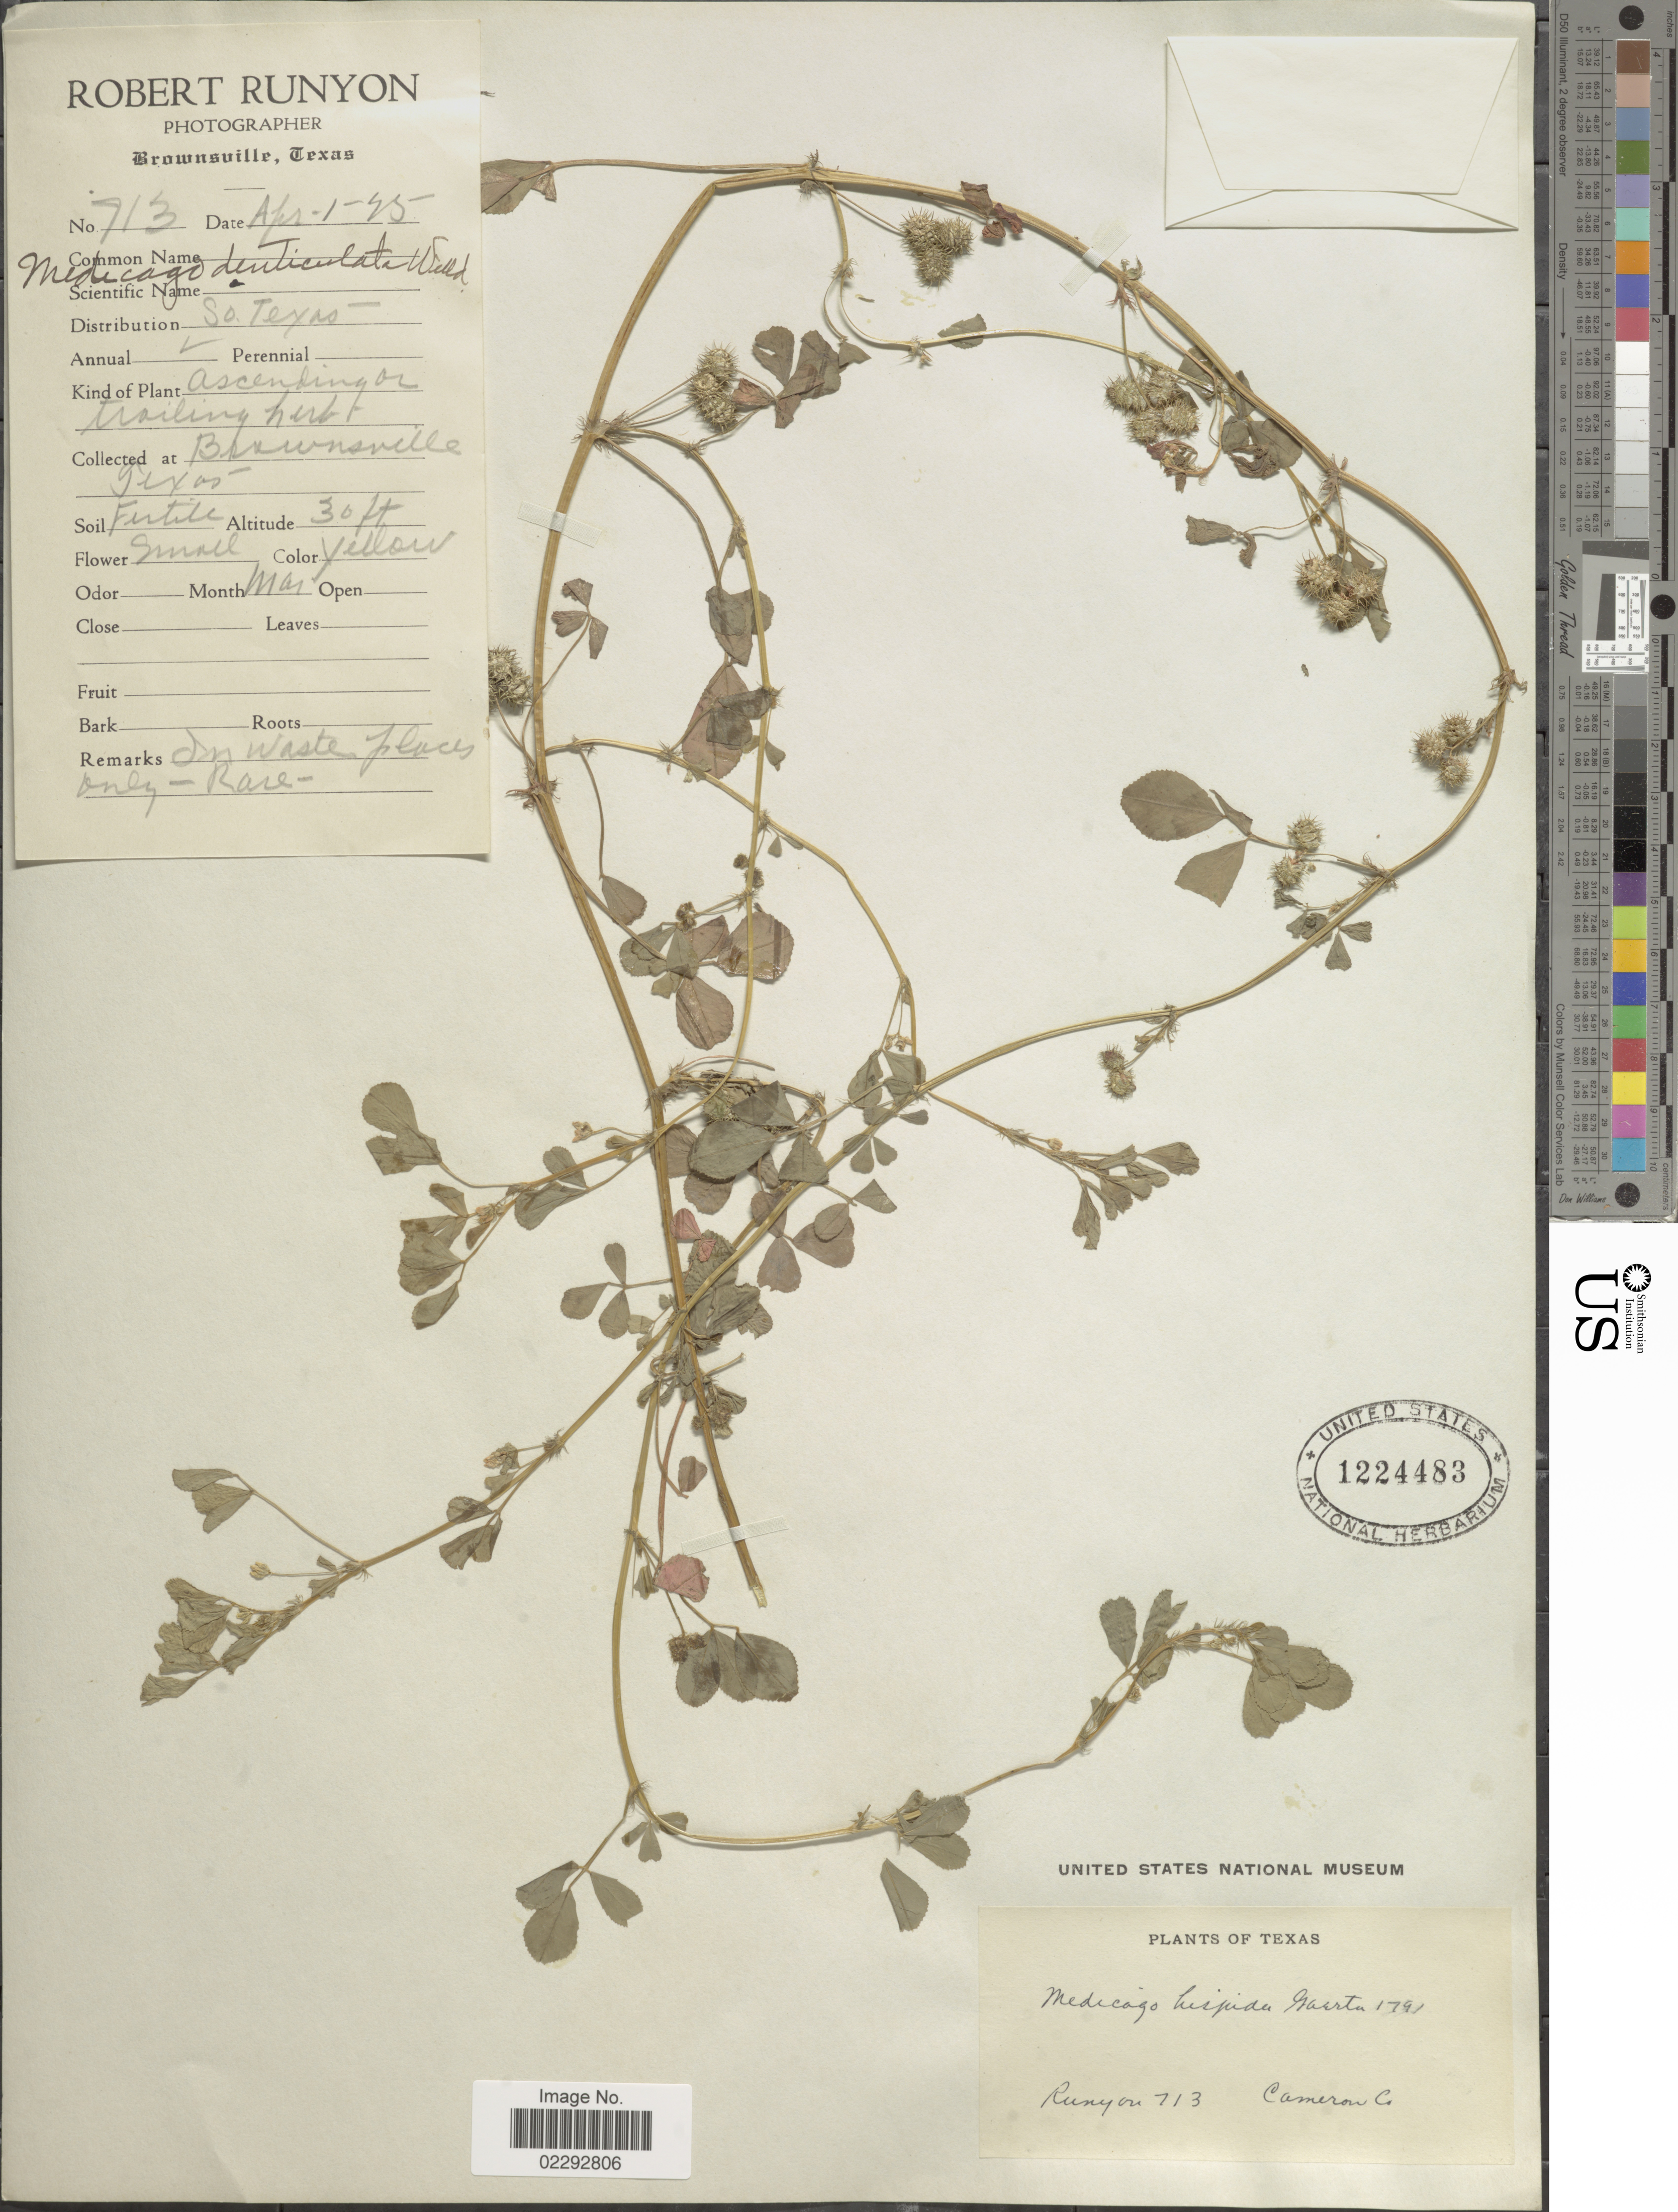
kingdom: Plantae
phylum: Tracheophyta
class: Magnoliopsida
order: Fabales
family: Fabaceae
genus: Medicago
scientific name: Medicago hispida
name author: Gaertn.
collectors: R. Runyon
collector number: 713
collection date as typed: Transcribed d/m/y: 1/4/95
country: United States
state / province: Texas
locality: Brownsville Texas.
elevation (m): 9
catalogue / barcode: US 1224483